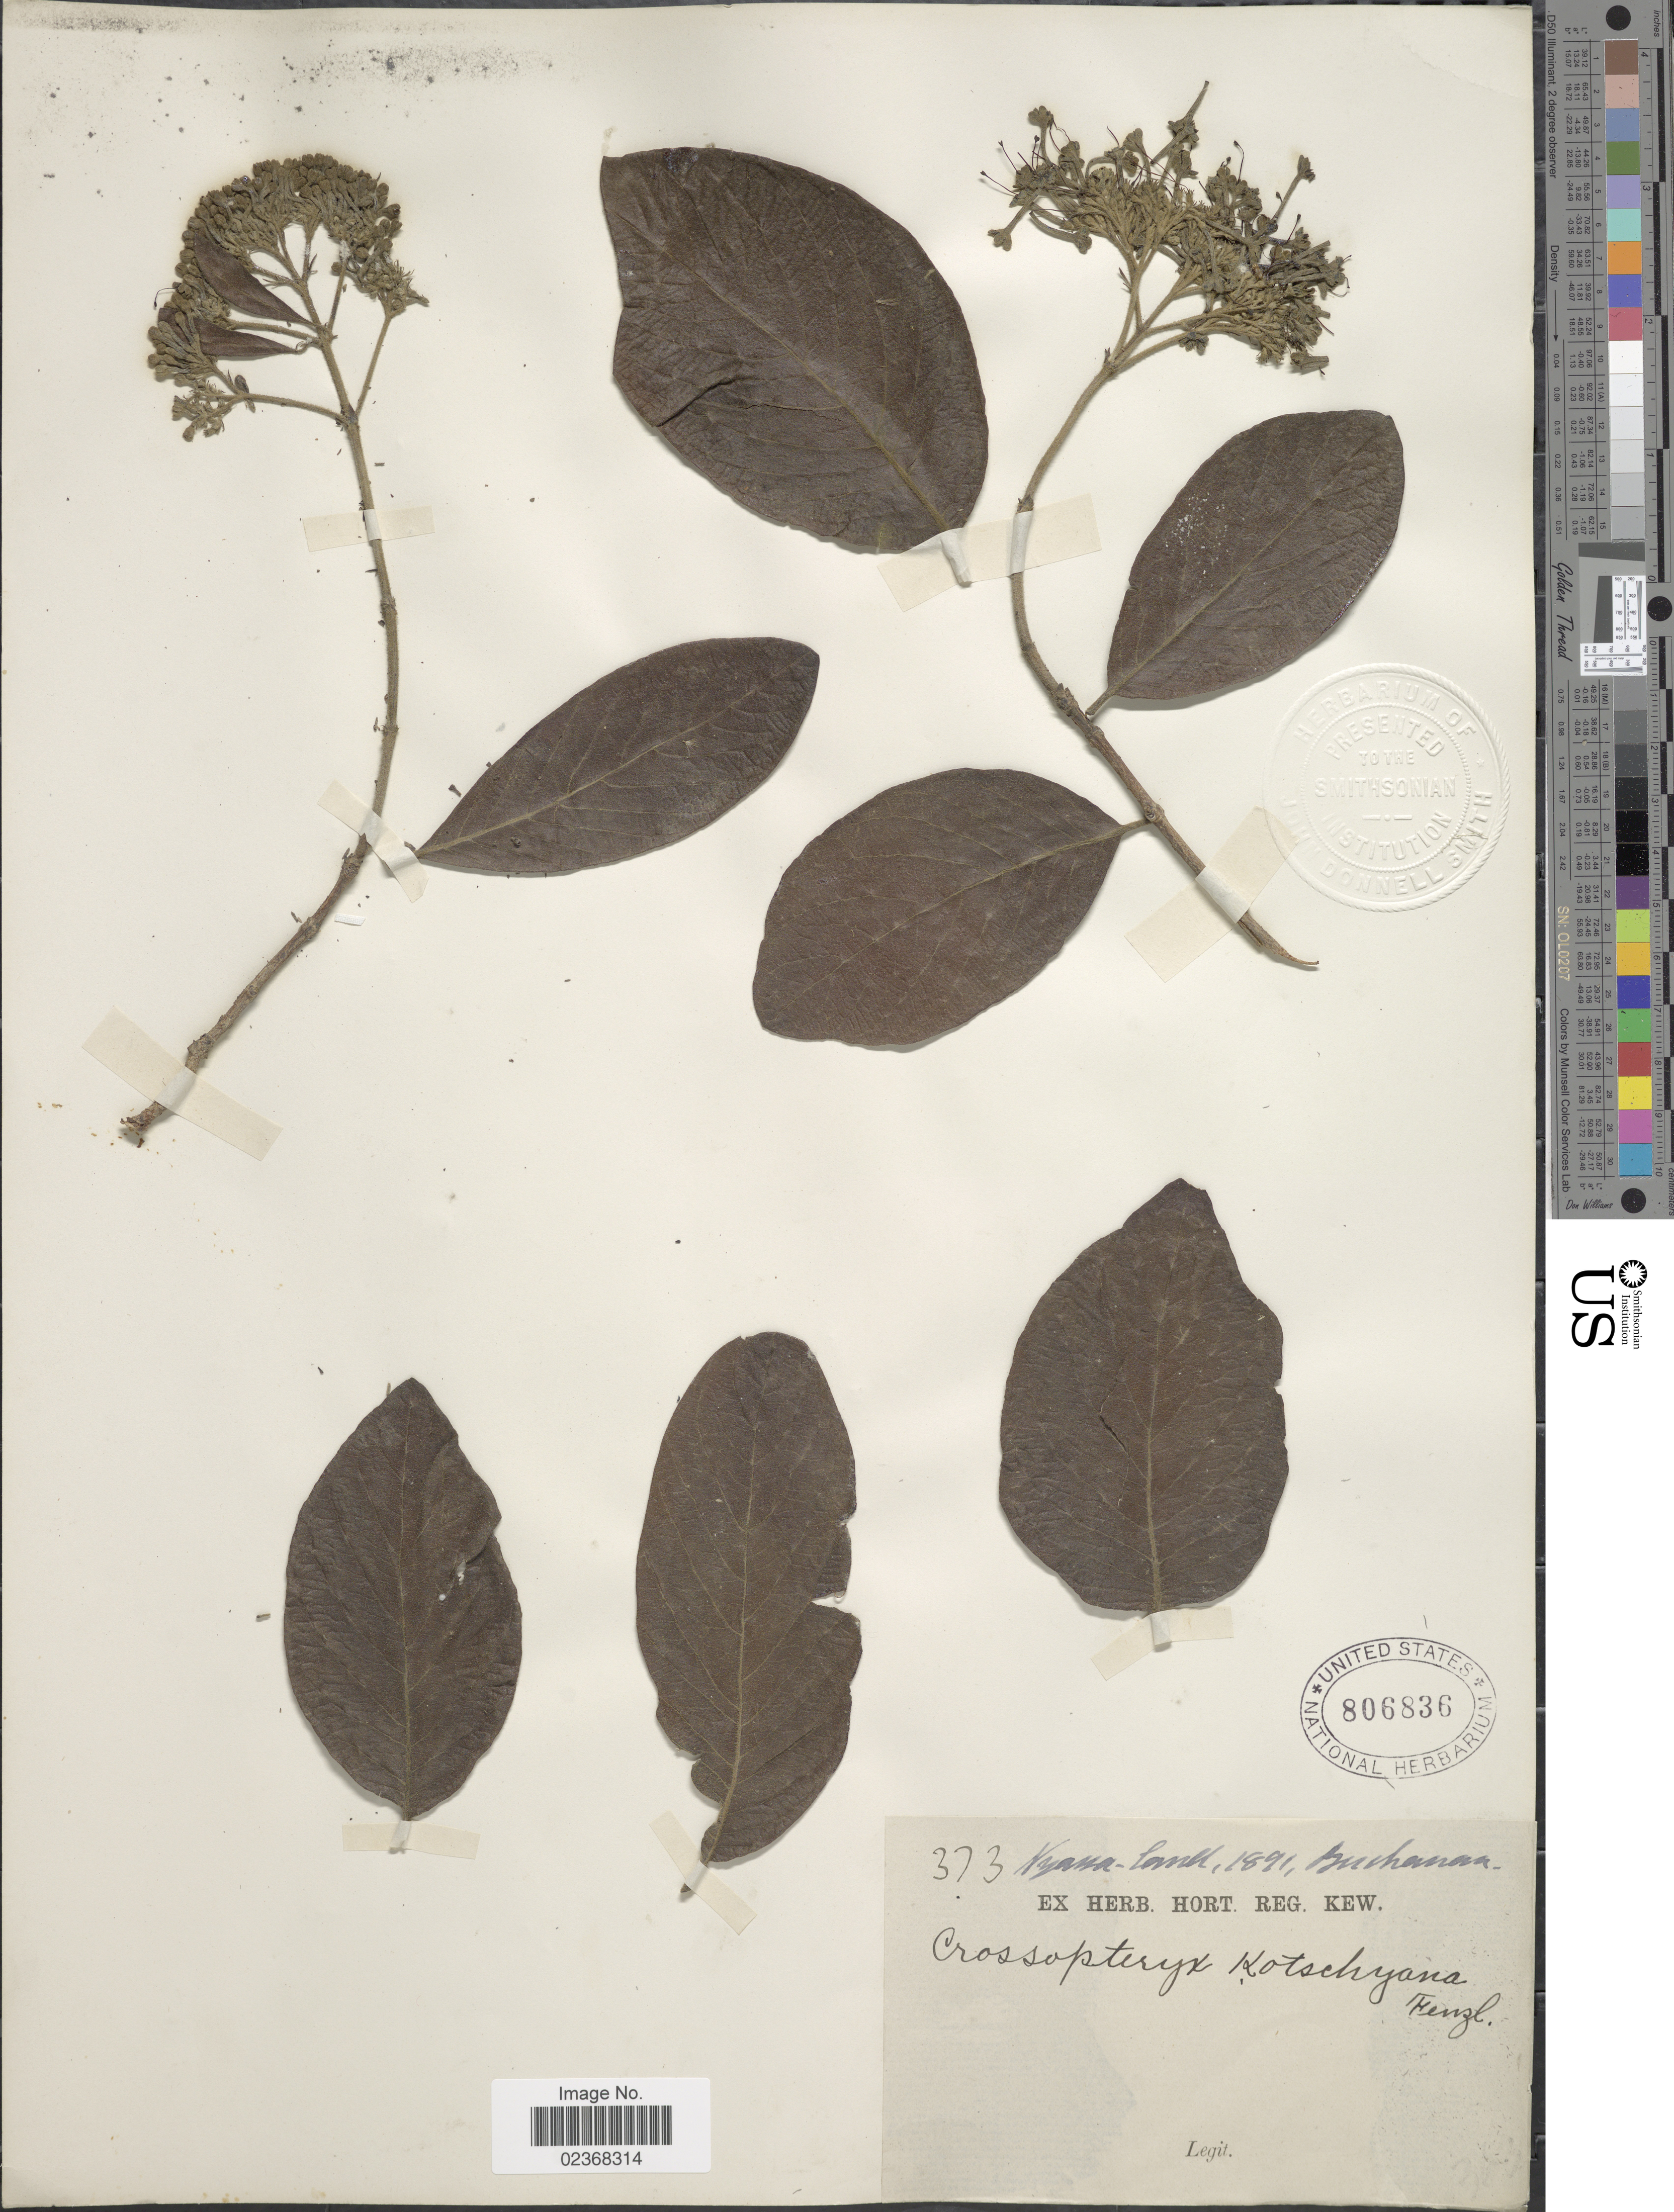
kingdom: Plantae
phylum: Tracheophyta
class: Magnoliopsida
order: Gentianales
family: Rubiaceae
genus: Crossopteryx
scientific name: Crossopteryx febrifuga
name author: (Afzel. ex G. Don) Benth.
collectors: -. Buchanan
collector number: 373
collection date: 1891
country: Malawi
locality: Nyassa-land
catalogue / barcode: US 806836